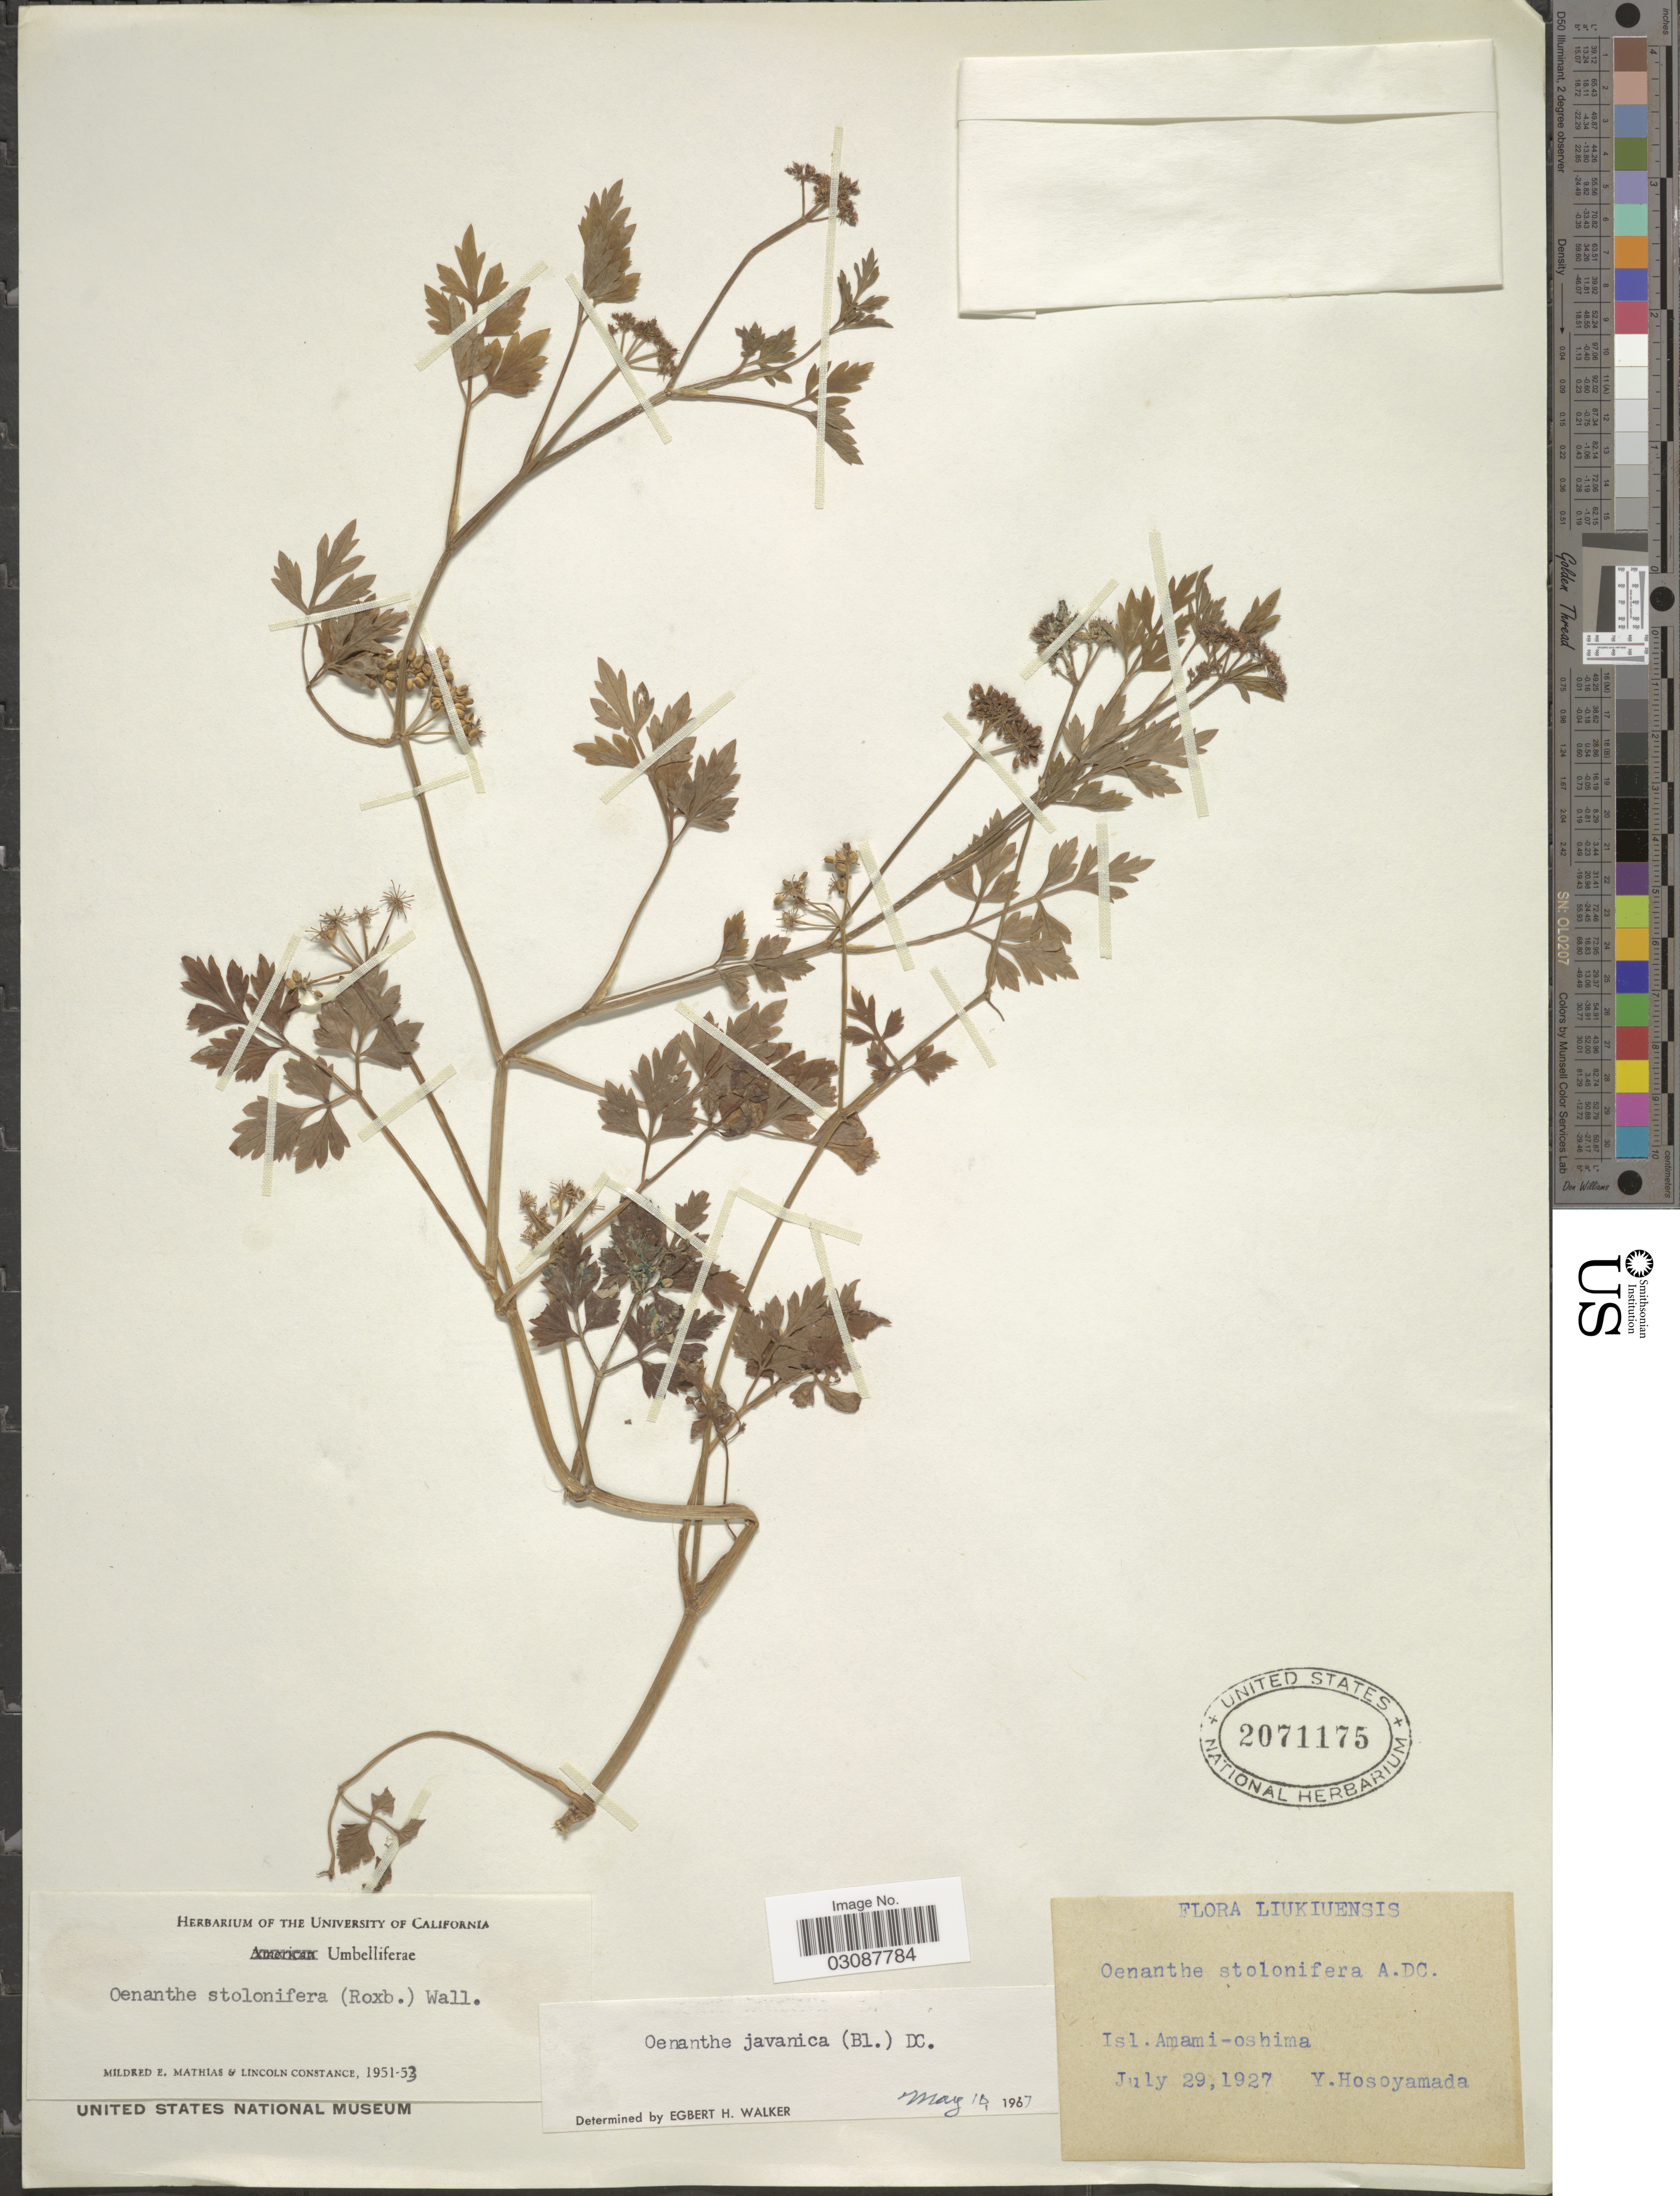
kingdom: Plantae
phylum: Tracheophyta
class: Magnoliopsida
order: Apiales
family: Apiaceae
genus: Oenanthe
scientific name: Oenanthe javanica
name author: (Blume) DC.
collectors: Y. Hosoyamada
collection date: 1927-07-29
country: Japan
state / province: Okinawa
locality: Liukiuensis, Isl. Amami-oshima.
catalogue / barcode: US 2071175